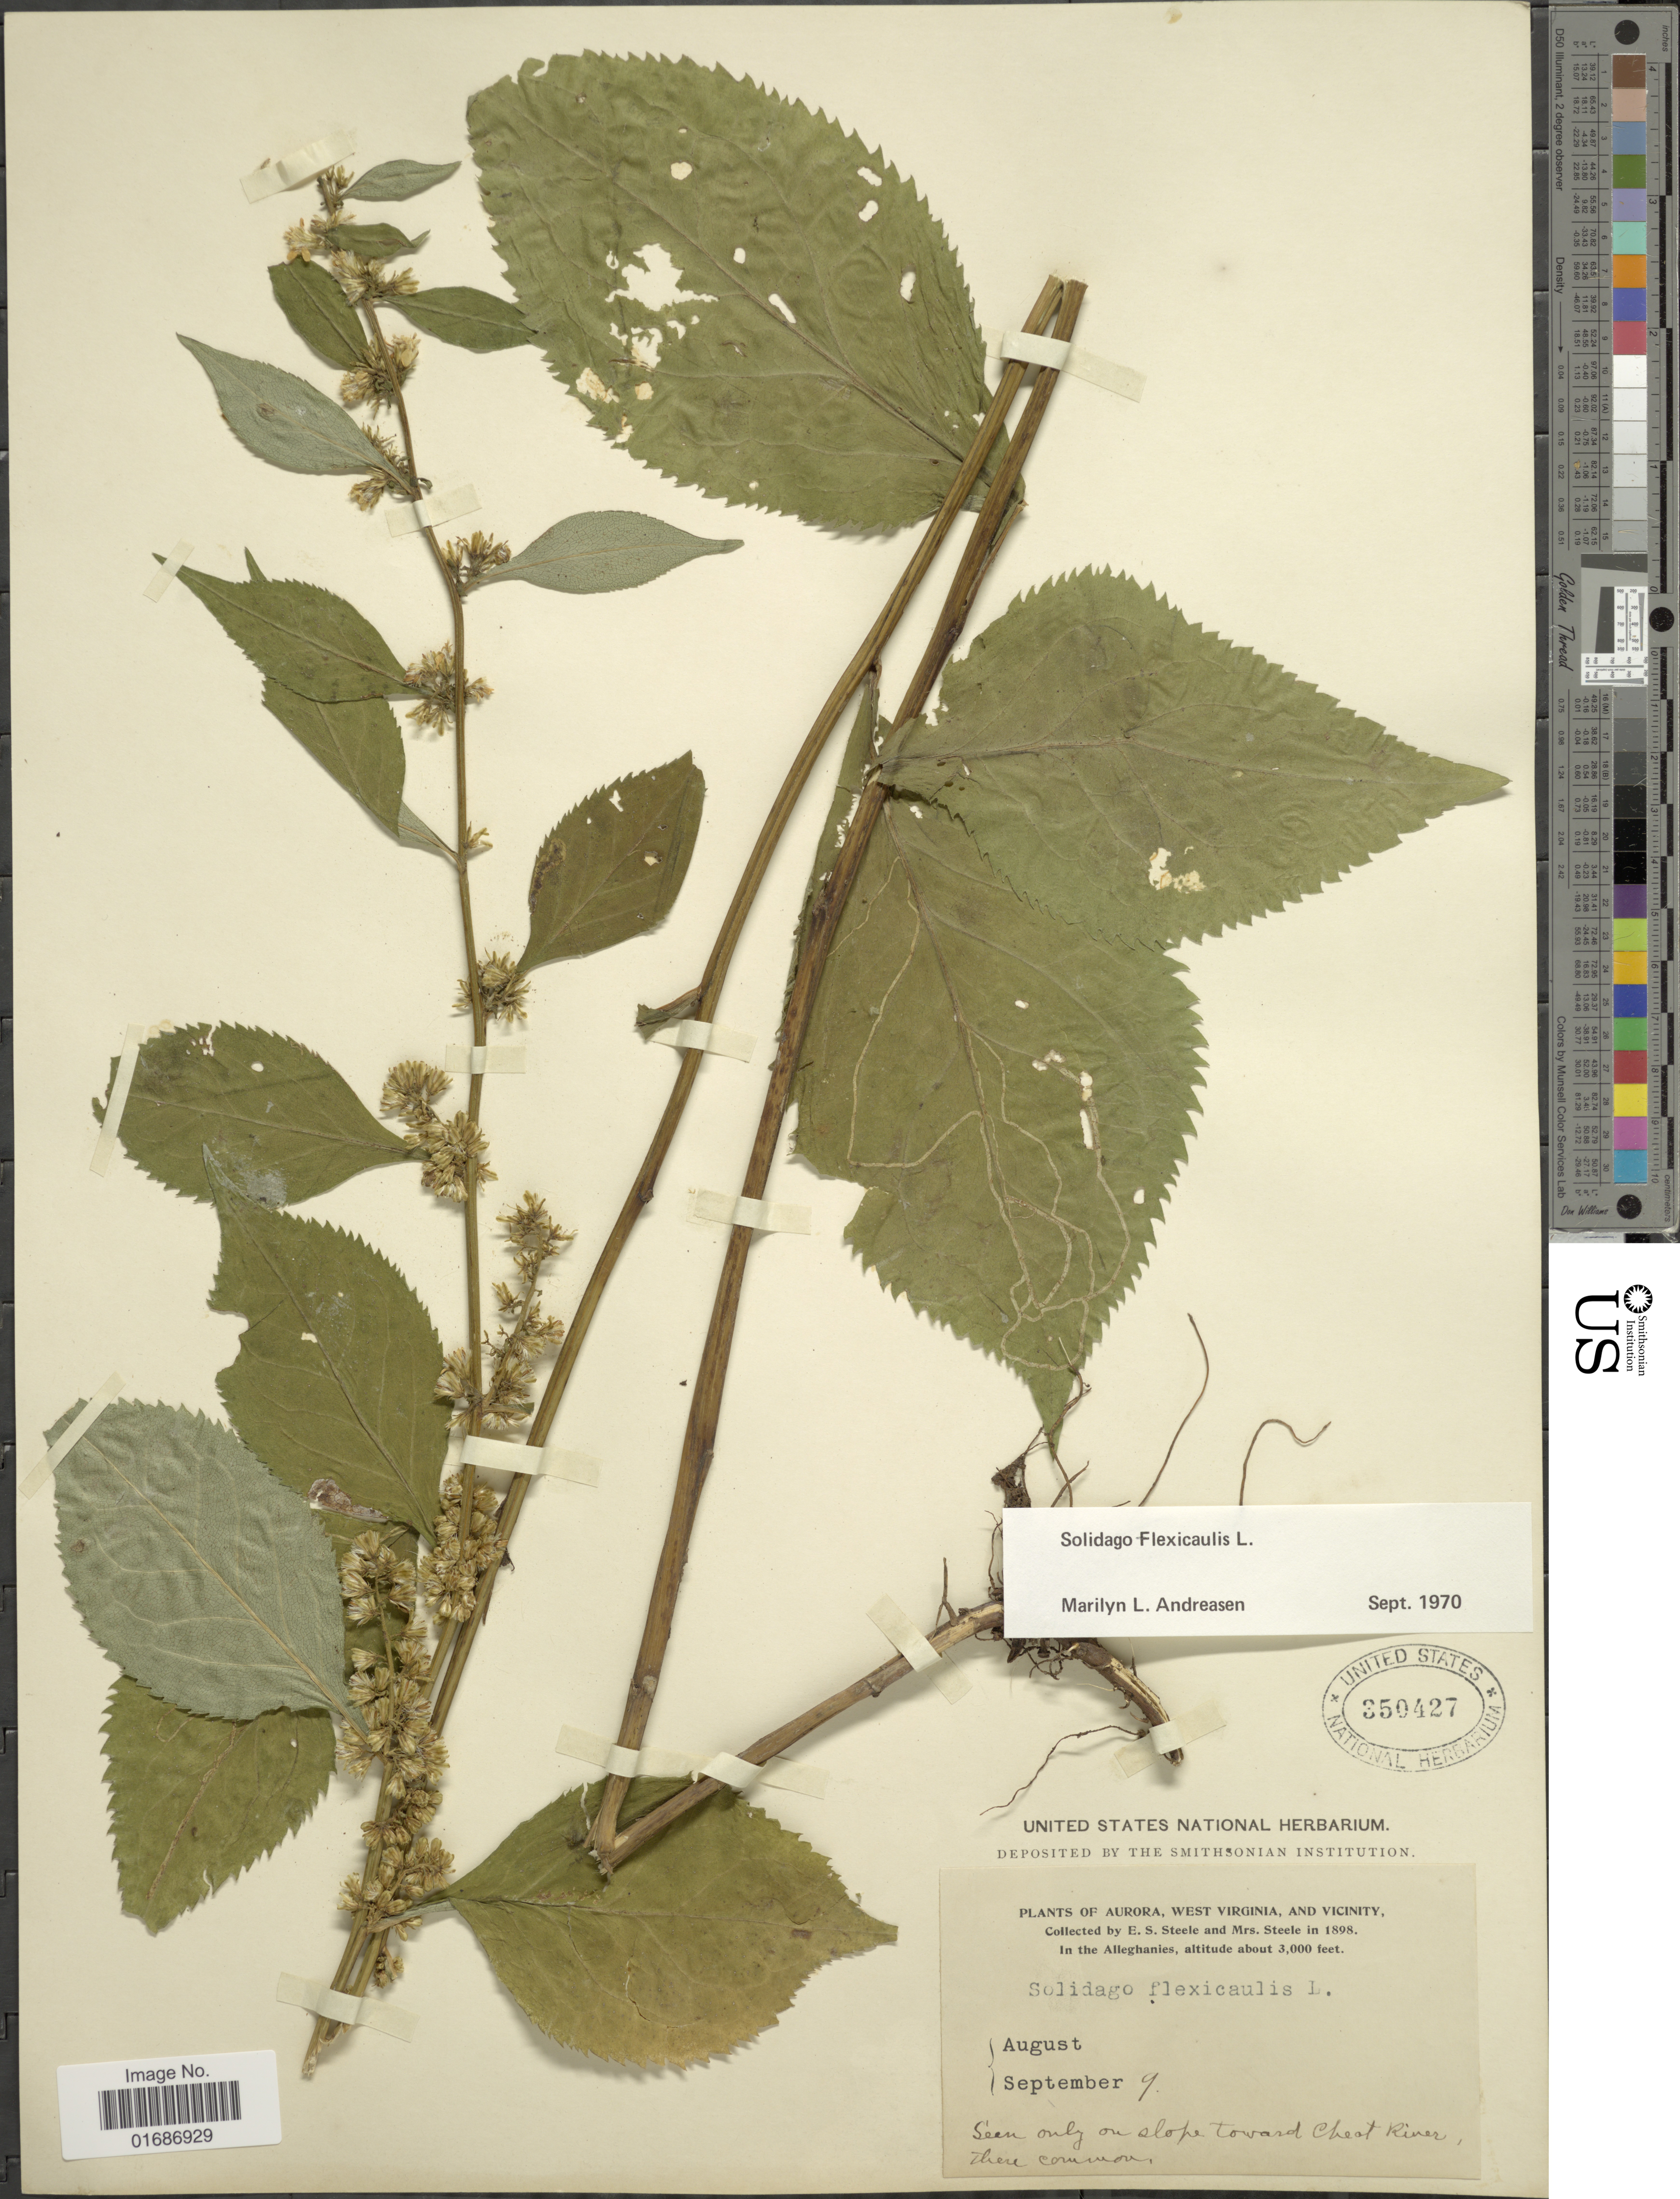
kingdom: Plantae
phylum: Tracheophyta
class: Magnoliopsida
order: Asterales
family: Asteraceae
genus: Solidago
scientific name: Solidago flexicaulis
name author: L.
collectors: E. Steele & Mrs. E. S. Steele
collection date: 1898-09-09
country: United States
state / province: West Virginia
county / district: Preston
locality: Aurora, West Virginia, And Vicinity, In the Alleghanies, On slope toward cheat River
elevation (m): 914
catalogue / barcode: US 350427